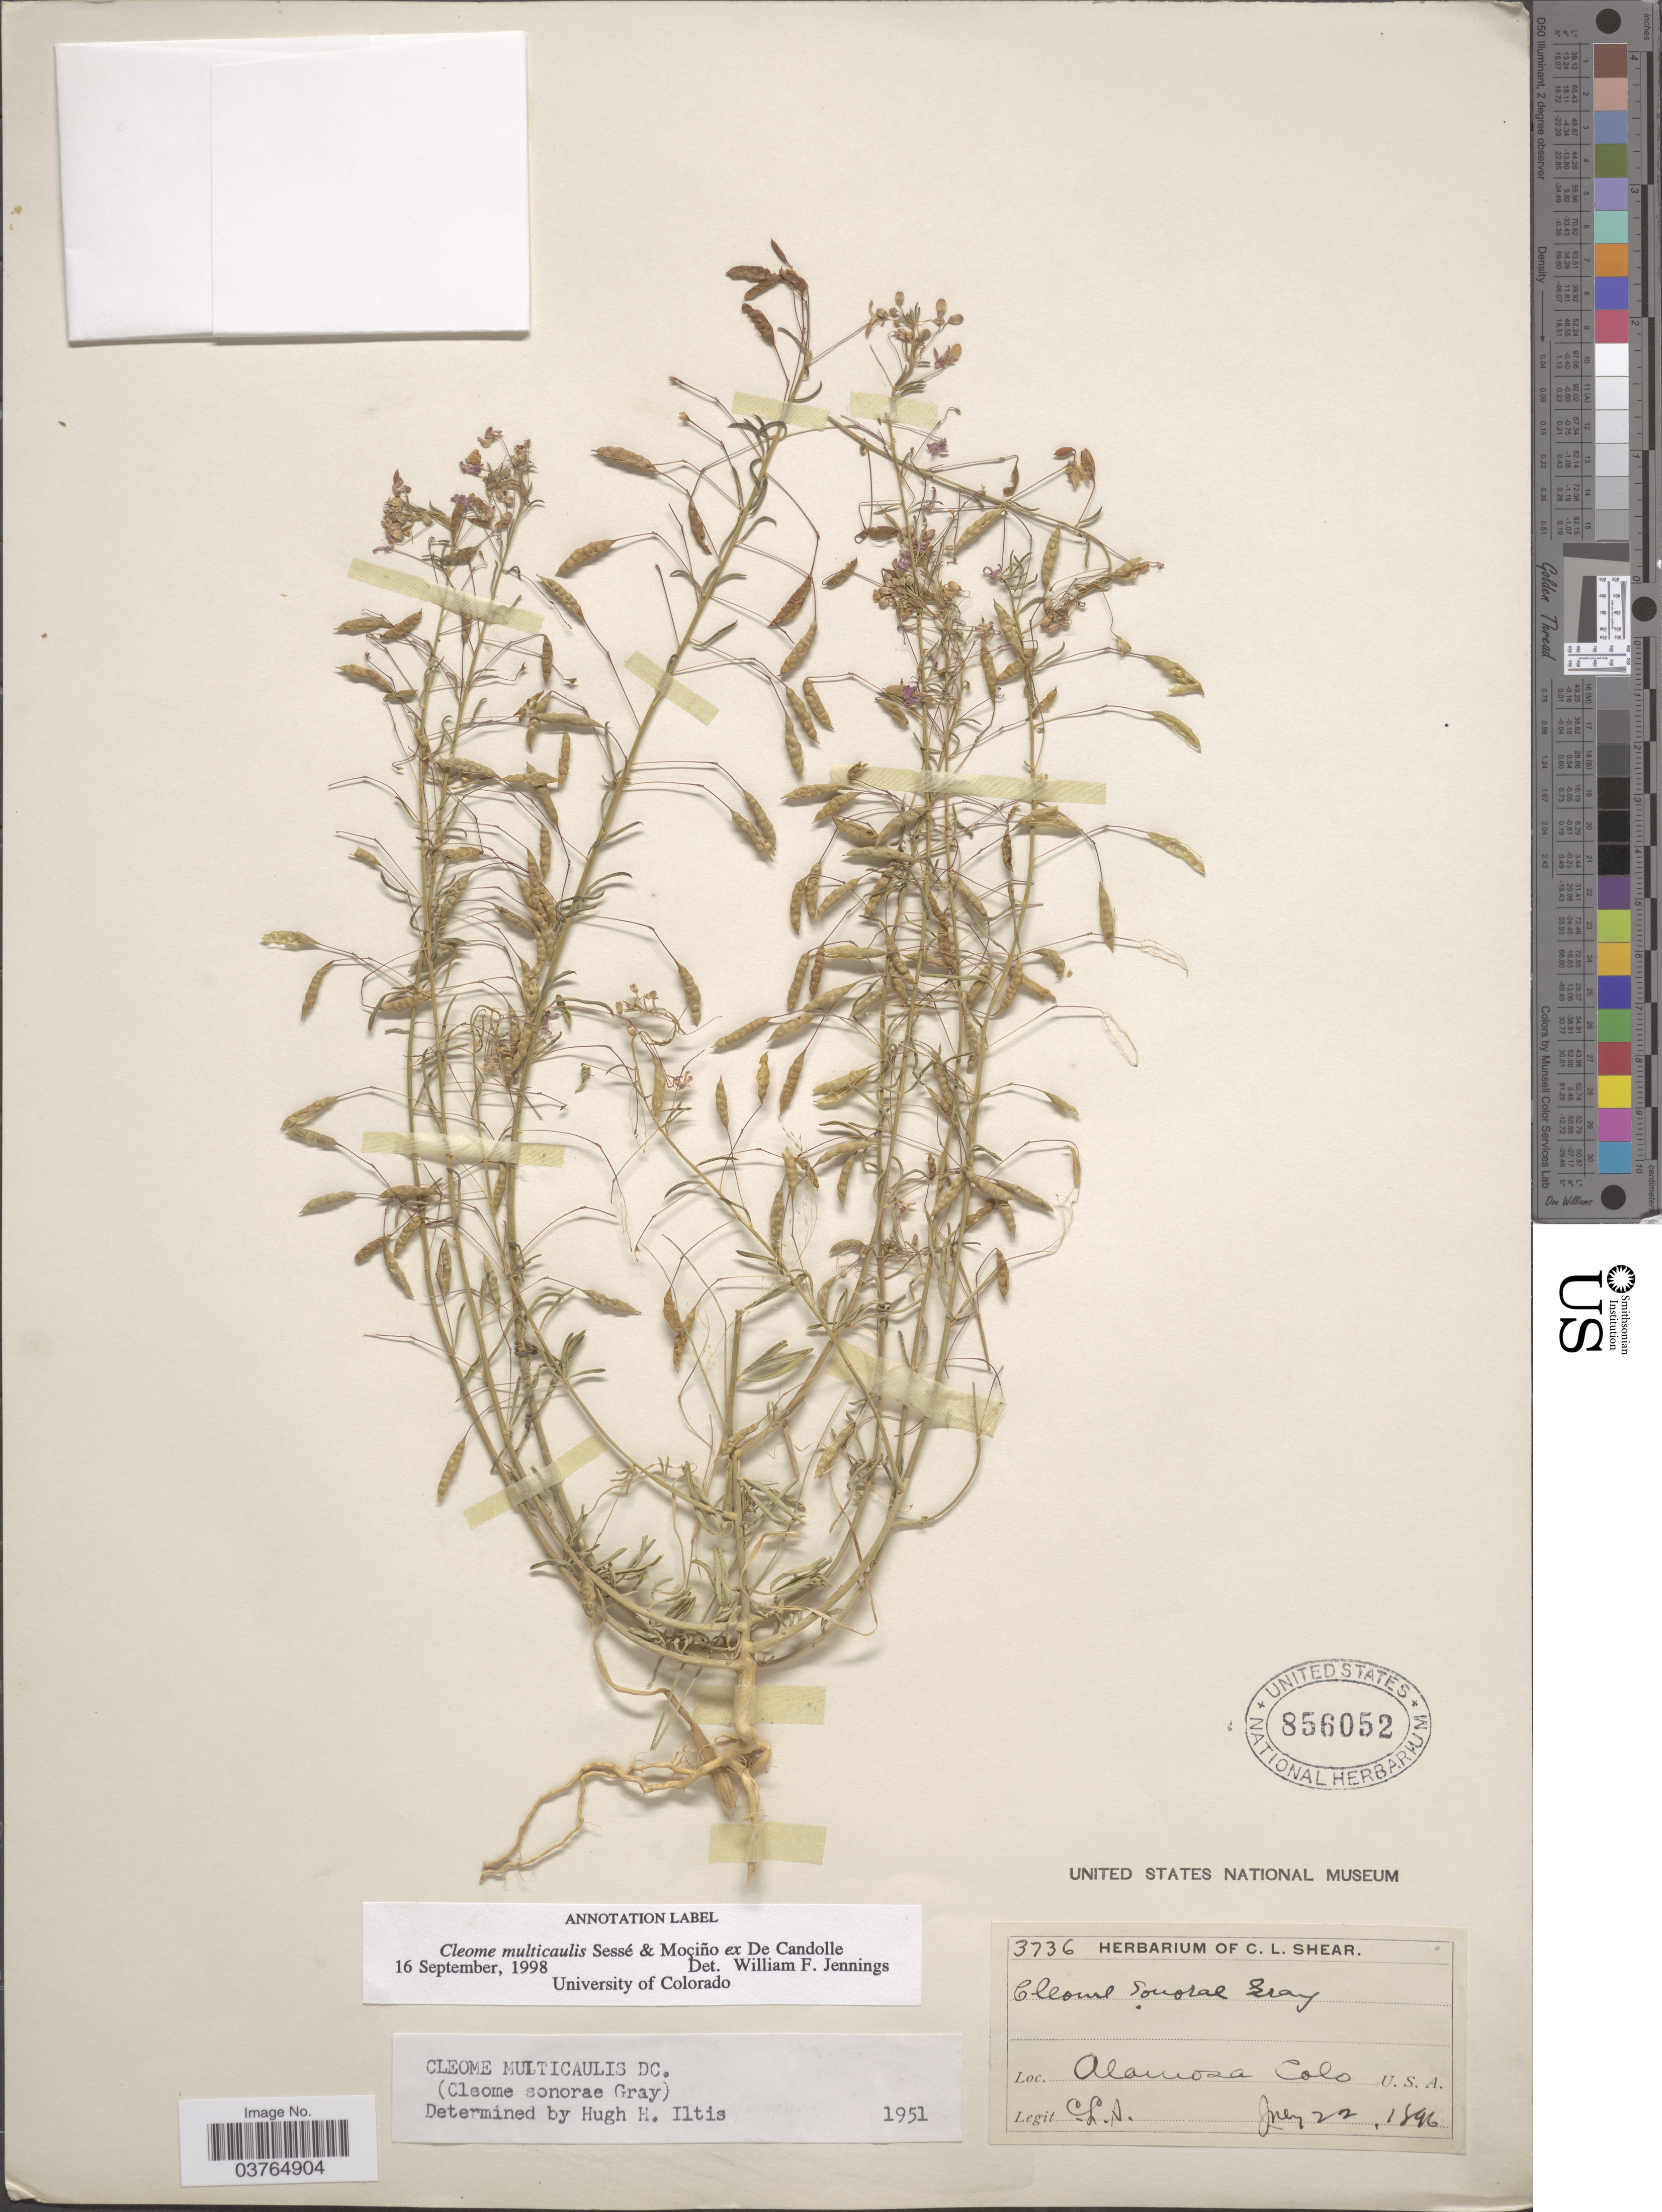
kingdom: Plantae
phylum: Tracheophyta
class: Magnoliopsida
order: Brassicales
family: Cleomaceae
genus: Cleomella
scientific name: Cleomella multicaulis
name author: (DC.) Roalson & J.C. Hall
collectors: C. L. Shear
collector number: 3736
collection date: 1896-07-22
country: United States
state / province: Colorado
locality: Alamosa.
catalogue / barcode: US 856052